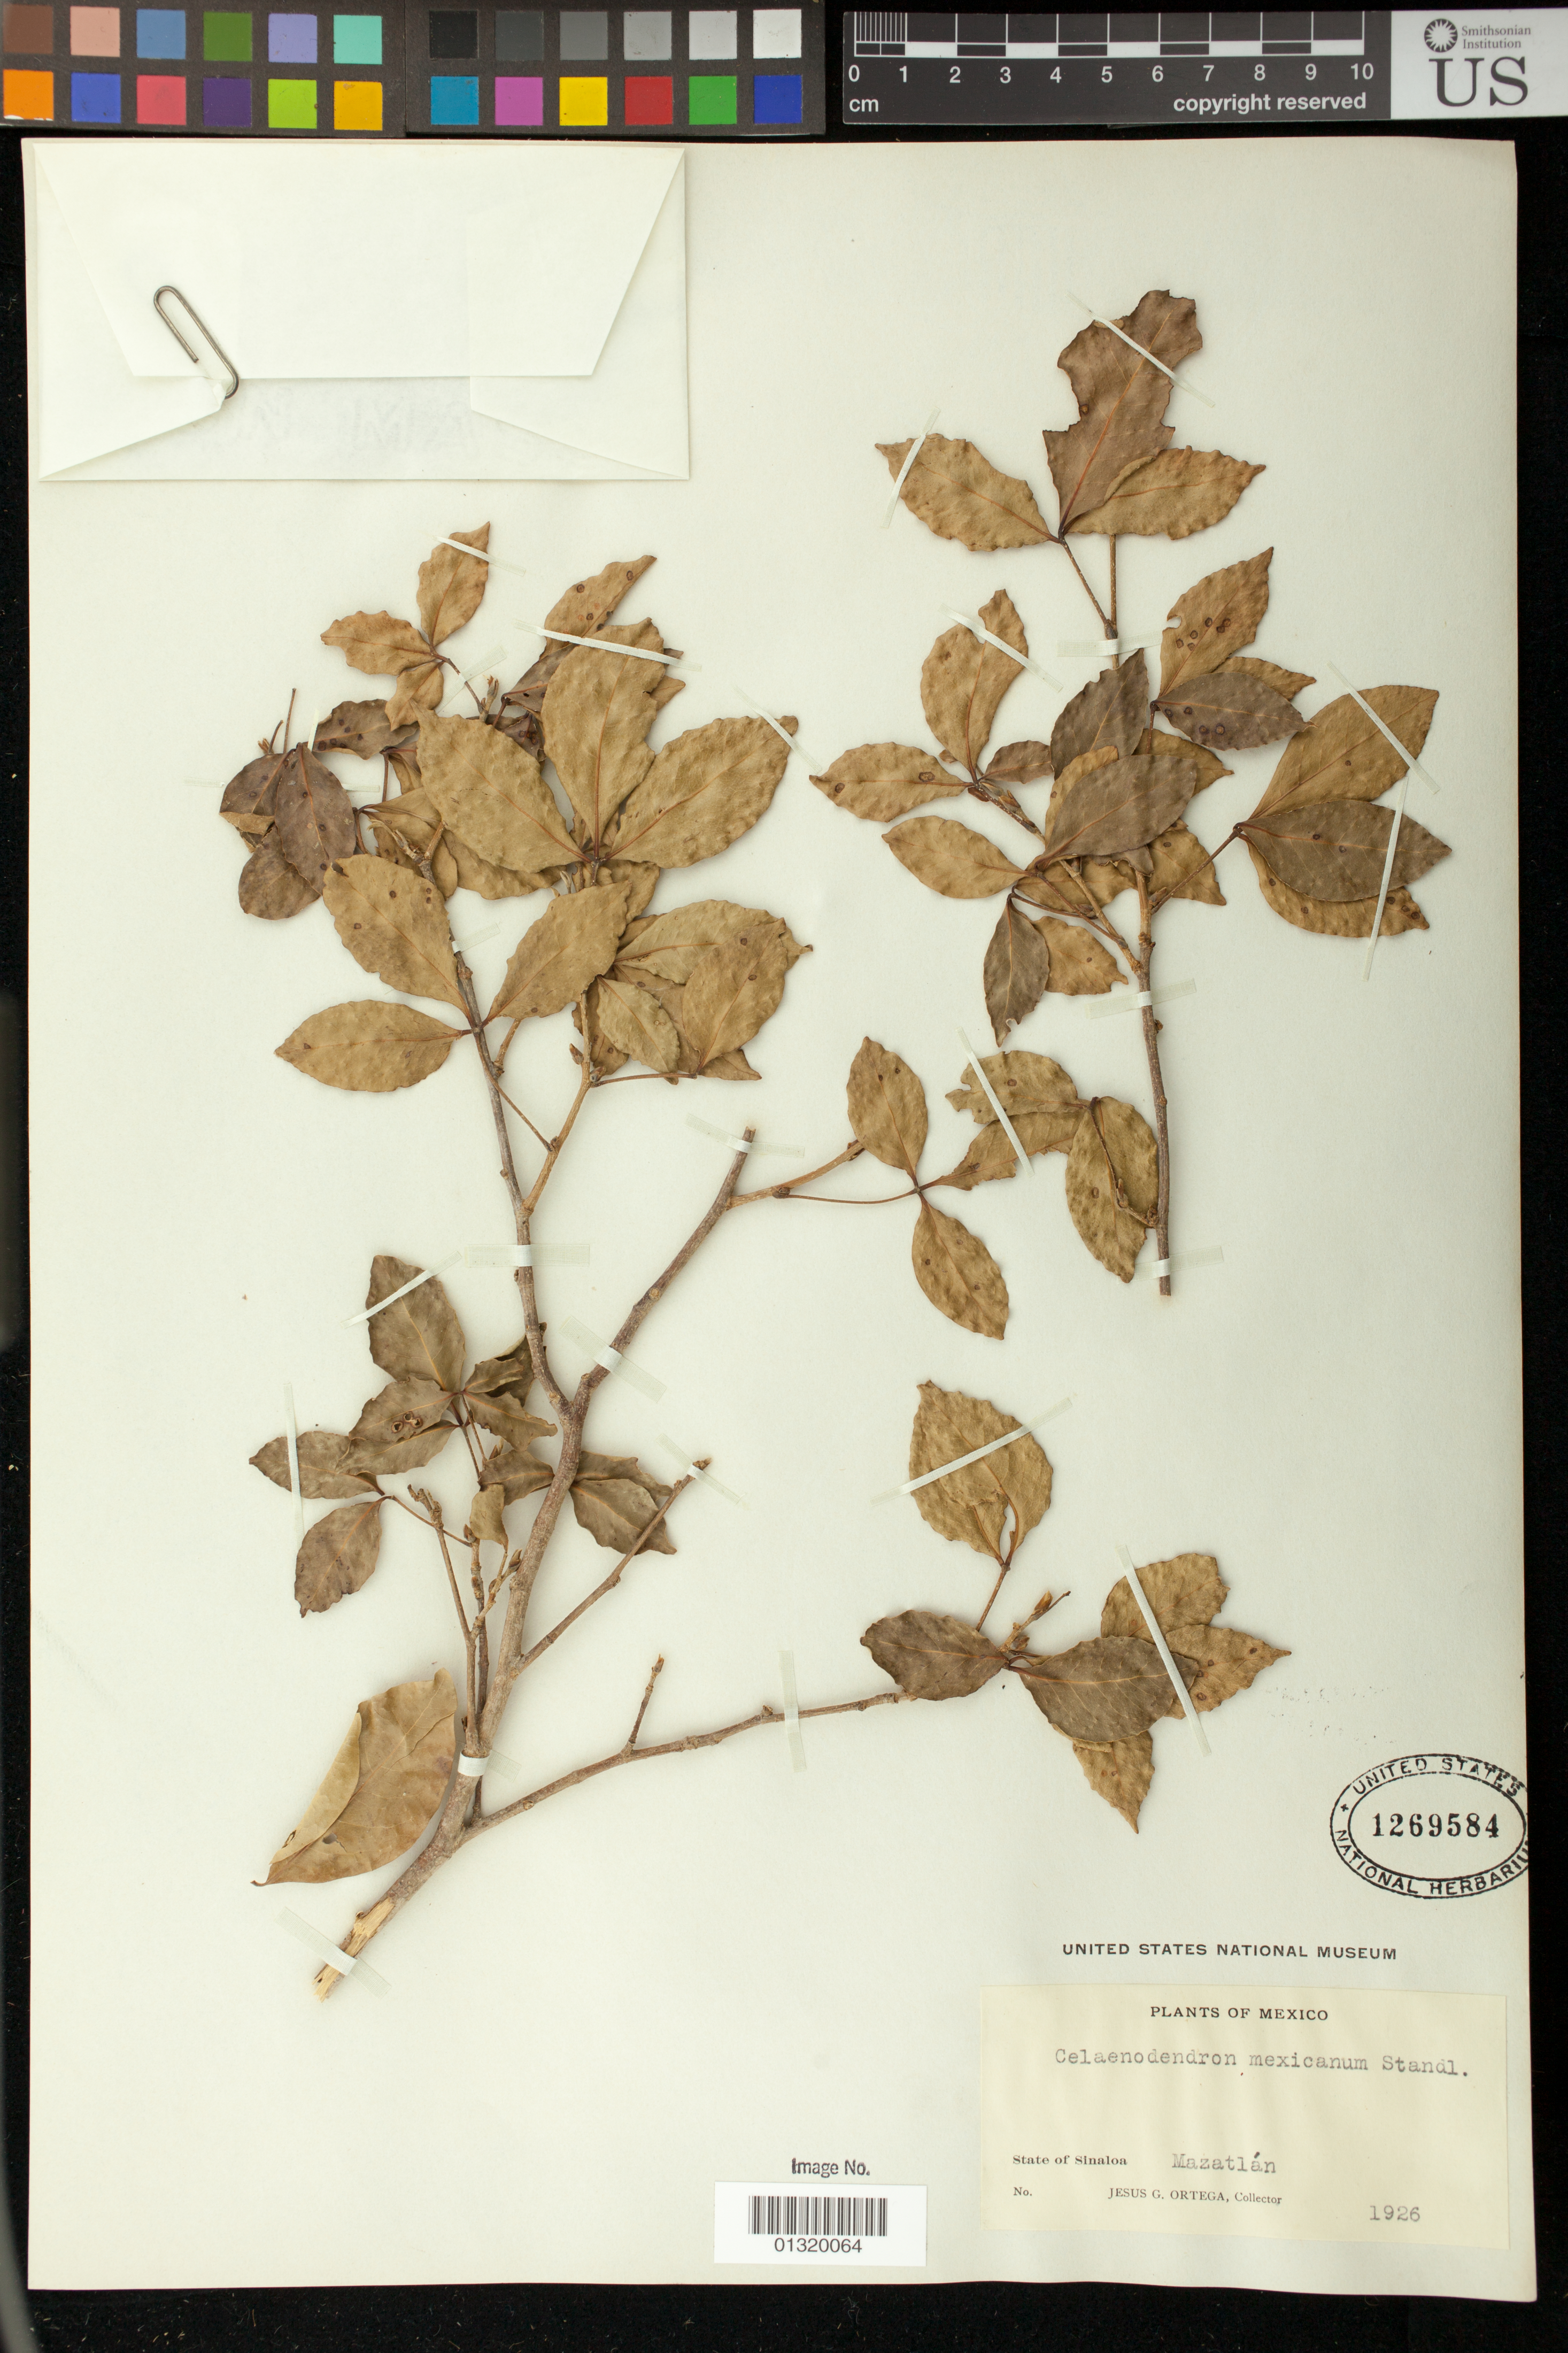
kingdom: Plantae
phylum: Tracheophyta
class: Magnoliopsida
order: Malpighiales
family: Picrodendraceae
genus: Celaenodendron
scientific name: Celaenodendron mexicanum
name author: Standl.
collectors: J. Ortega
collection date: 1926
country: Mexico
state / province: Sinaloa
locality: Mazatlán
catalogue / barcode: US 1269584